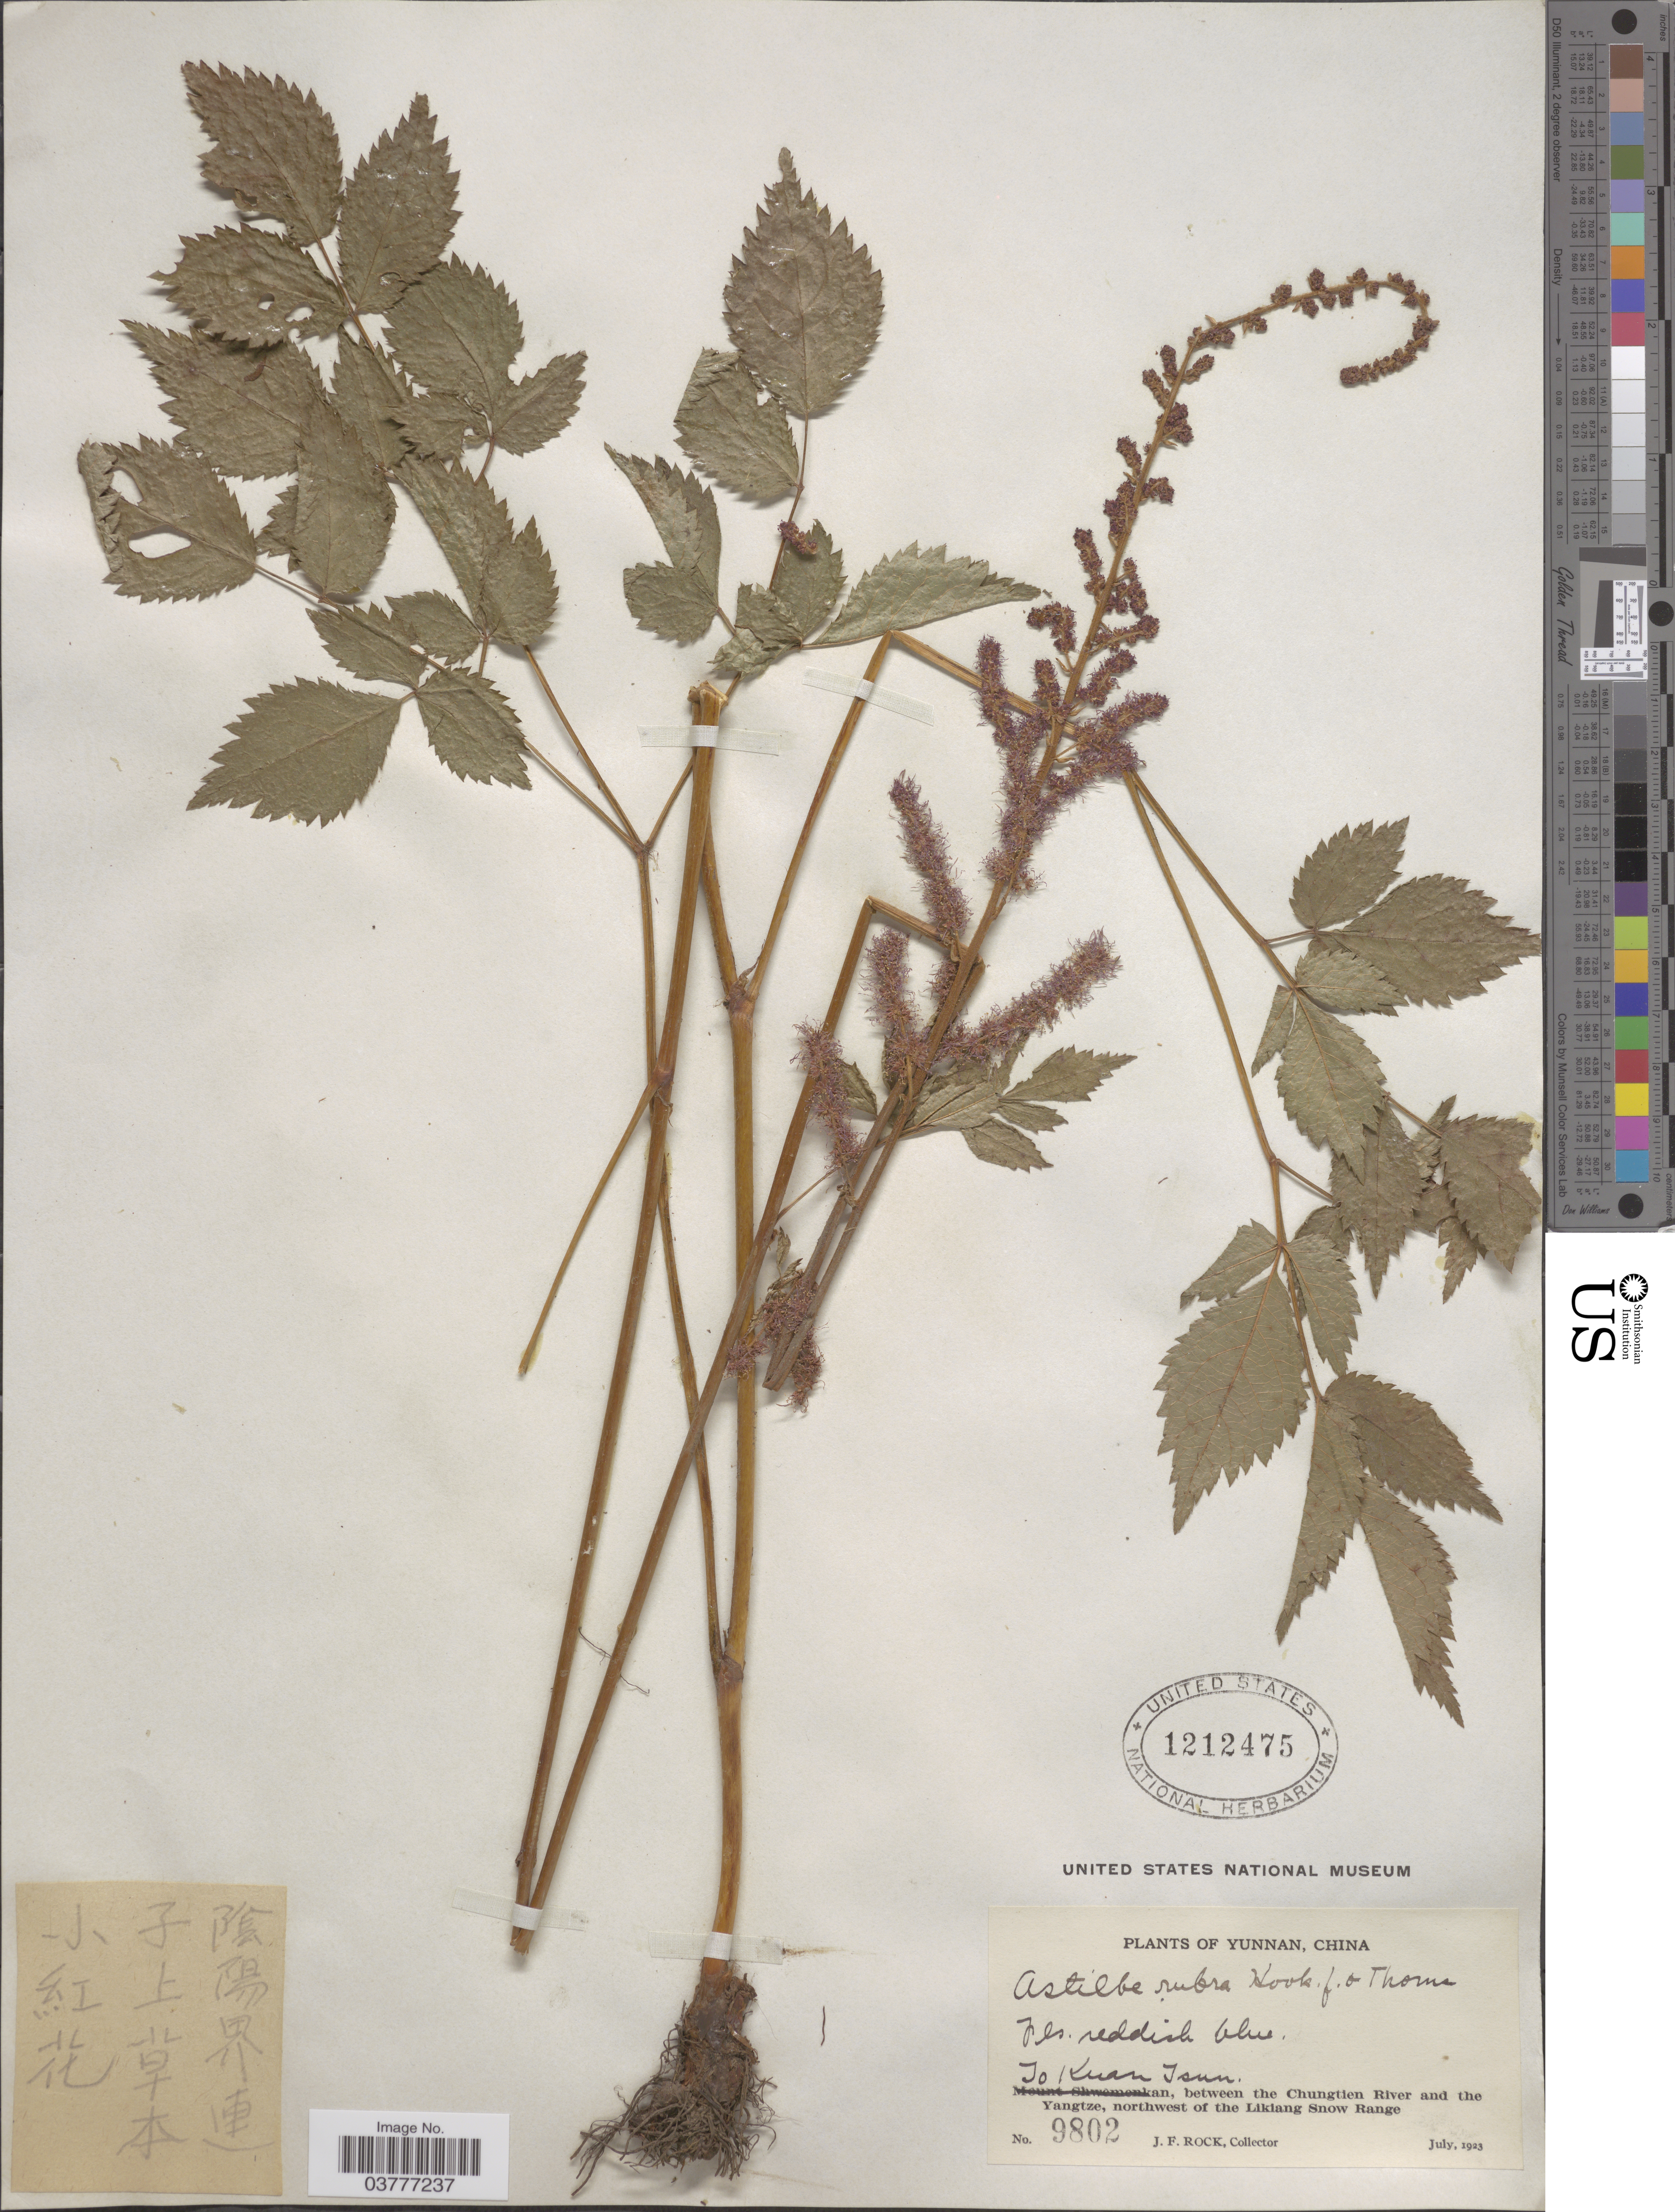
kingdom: Plantae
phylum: Tracheophyta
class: Magnoliopsida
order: Saxifragales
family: Saxifragaceae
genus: Astilbe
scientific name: Astilbe rubra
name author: Hook. f. & ex Hook.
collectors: J. Rock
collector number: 9802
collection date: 1923-07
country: China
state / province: Yunnan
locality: Jo Kuan Tsun,* between the Chungtien River and the Yangtze, northwest of the Likiang Snow Range.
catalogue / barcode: US 1212475